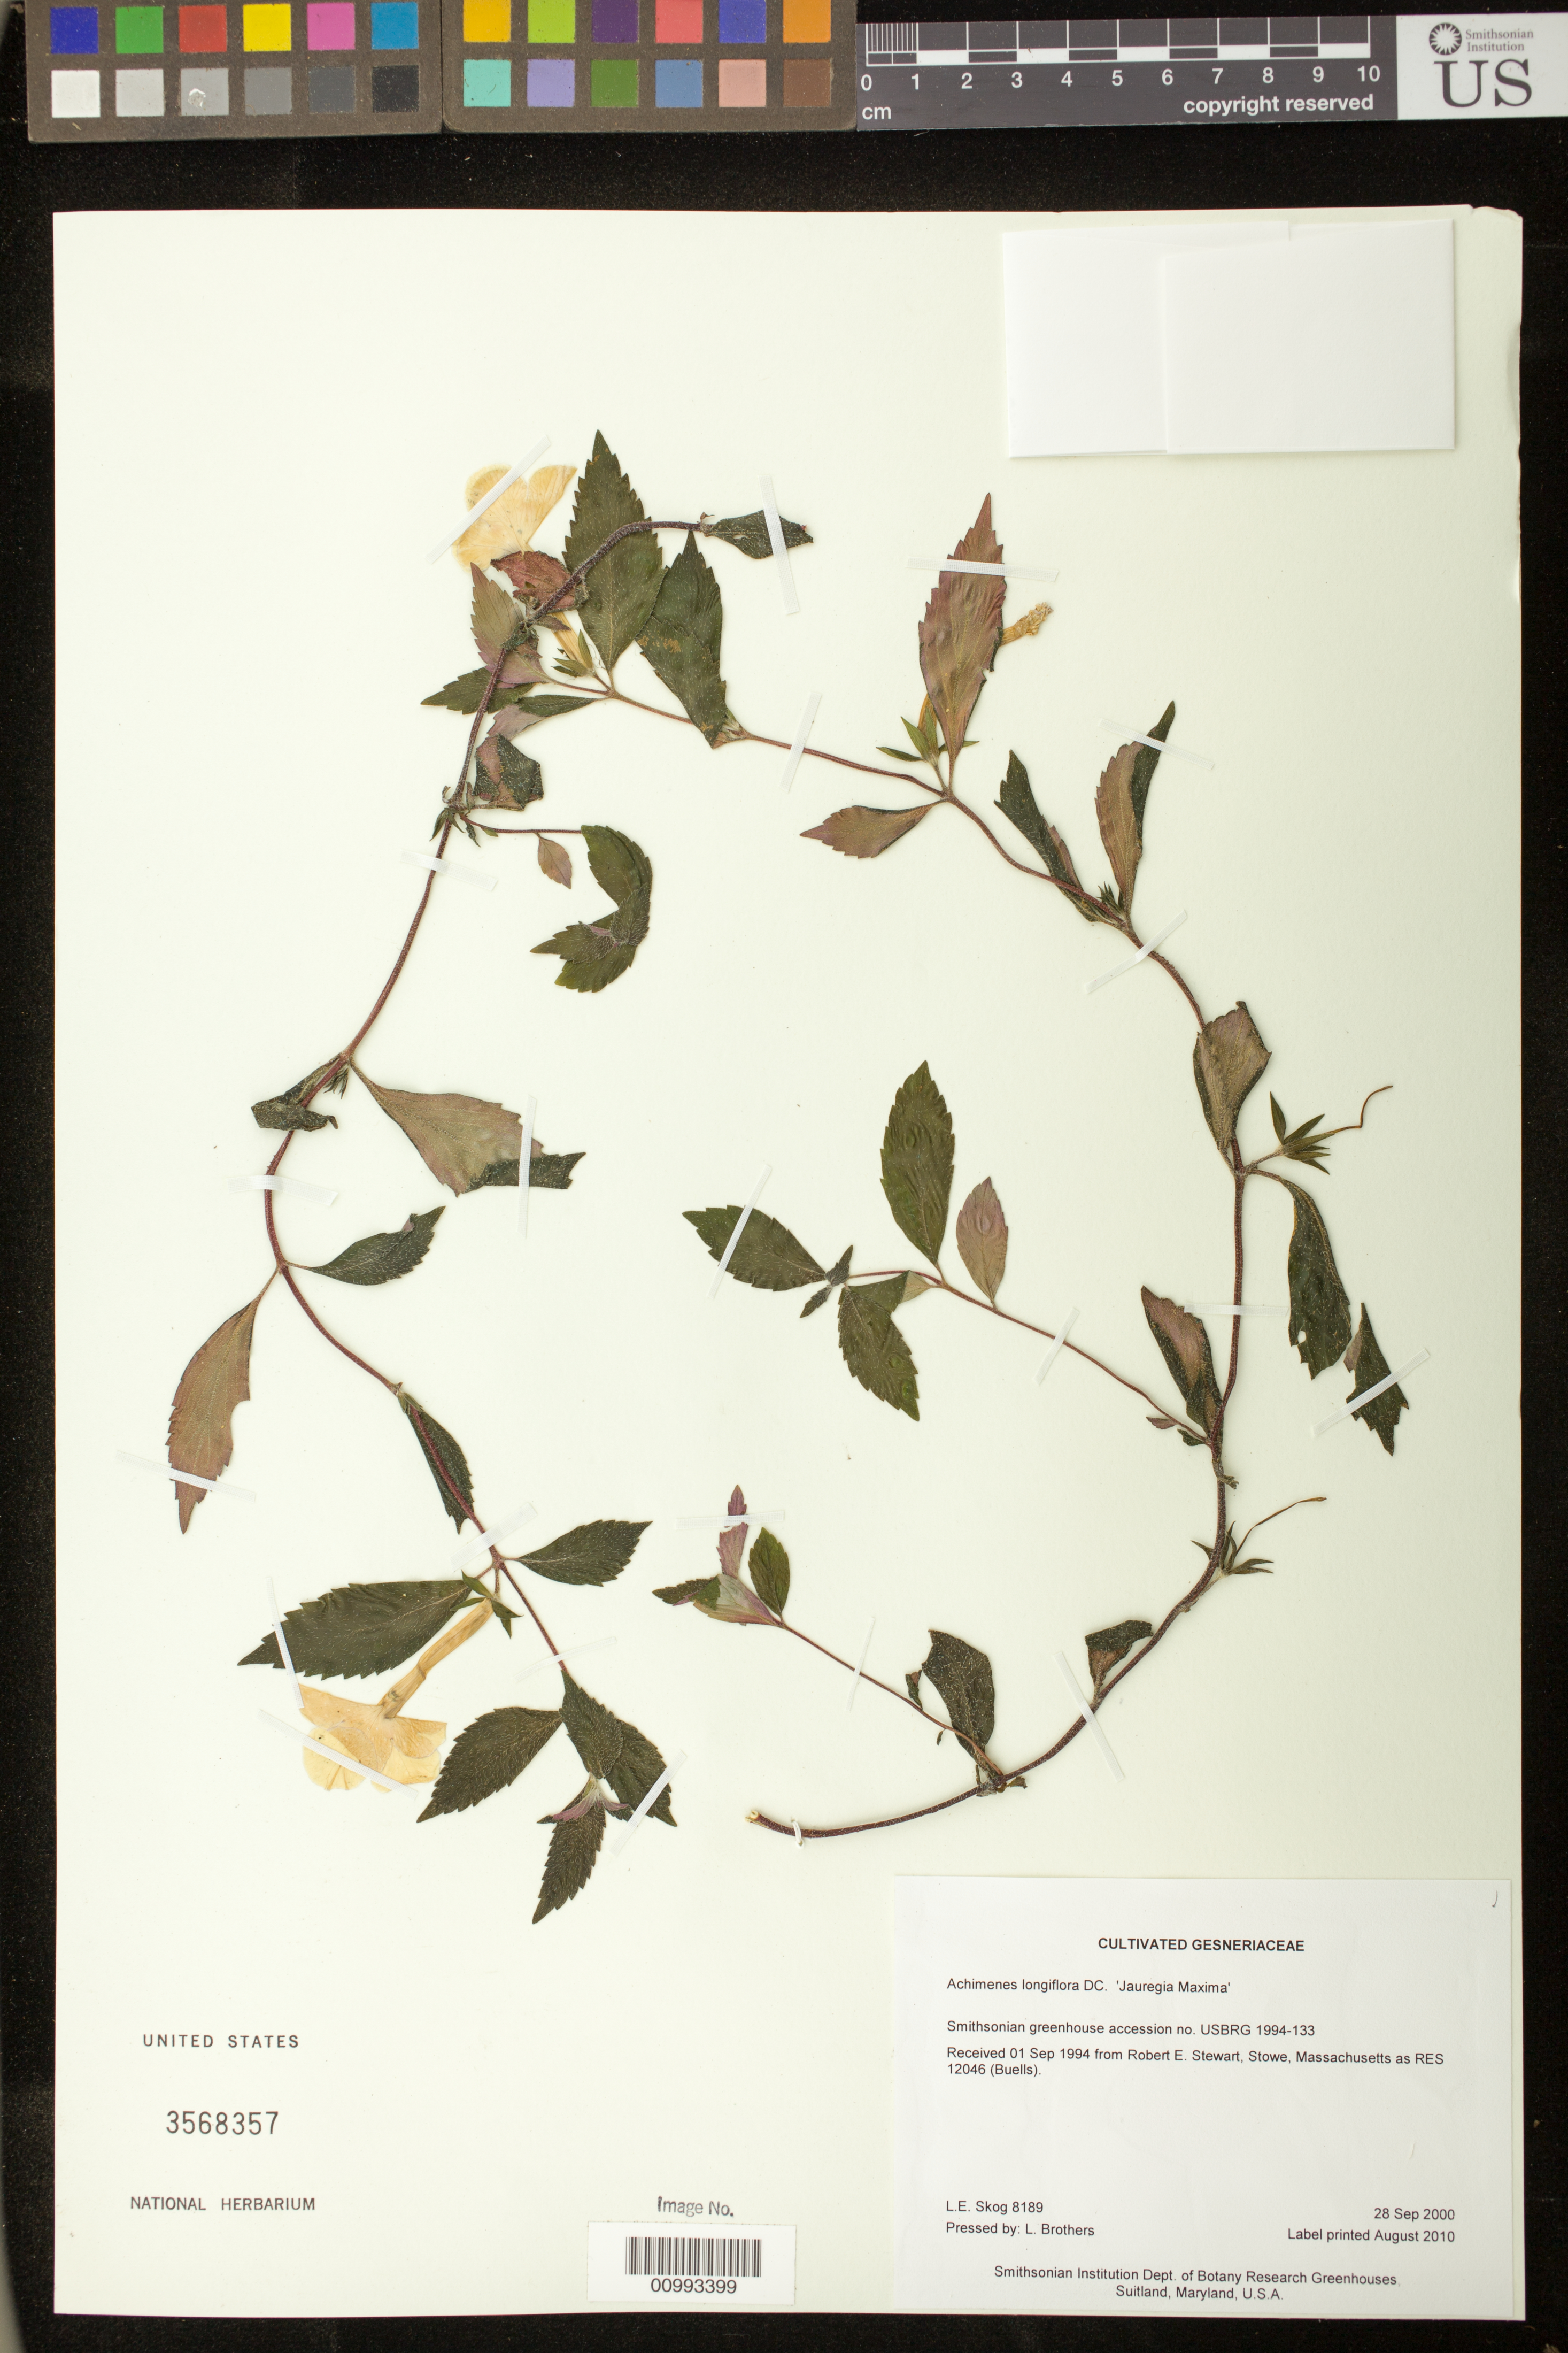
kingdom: Plantae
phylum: Tracheophyta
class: Magnoliopsida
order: Lamiales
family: Gesneriaceae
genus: Achimenes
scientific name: Achimenes longiflora 'Jaureguia Maxima'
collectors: L. E. Skog & L. Brothers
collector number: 8189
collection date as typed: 28 Sep 2000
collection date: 2000-09-28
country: United States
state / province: Maryland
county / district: Prince George's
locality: Smithsonian Institution Dept. of Botany Research Greenhouses, Suitland, Maryland, U.S.A.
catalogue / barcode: US 3568357